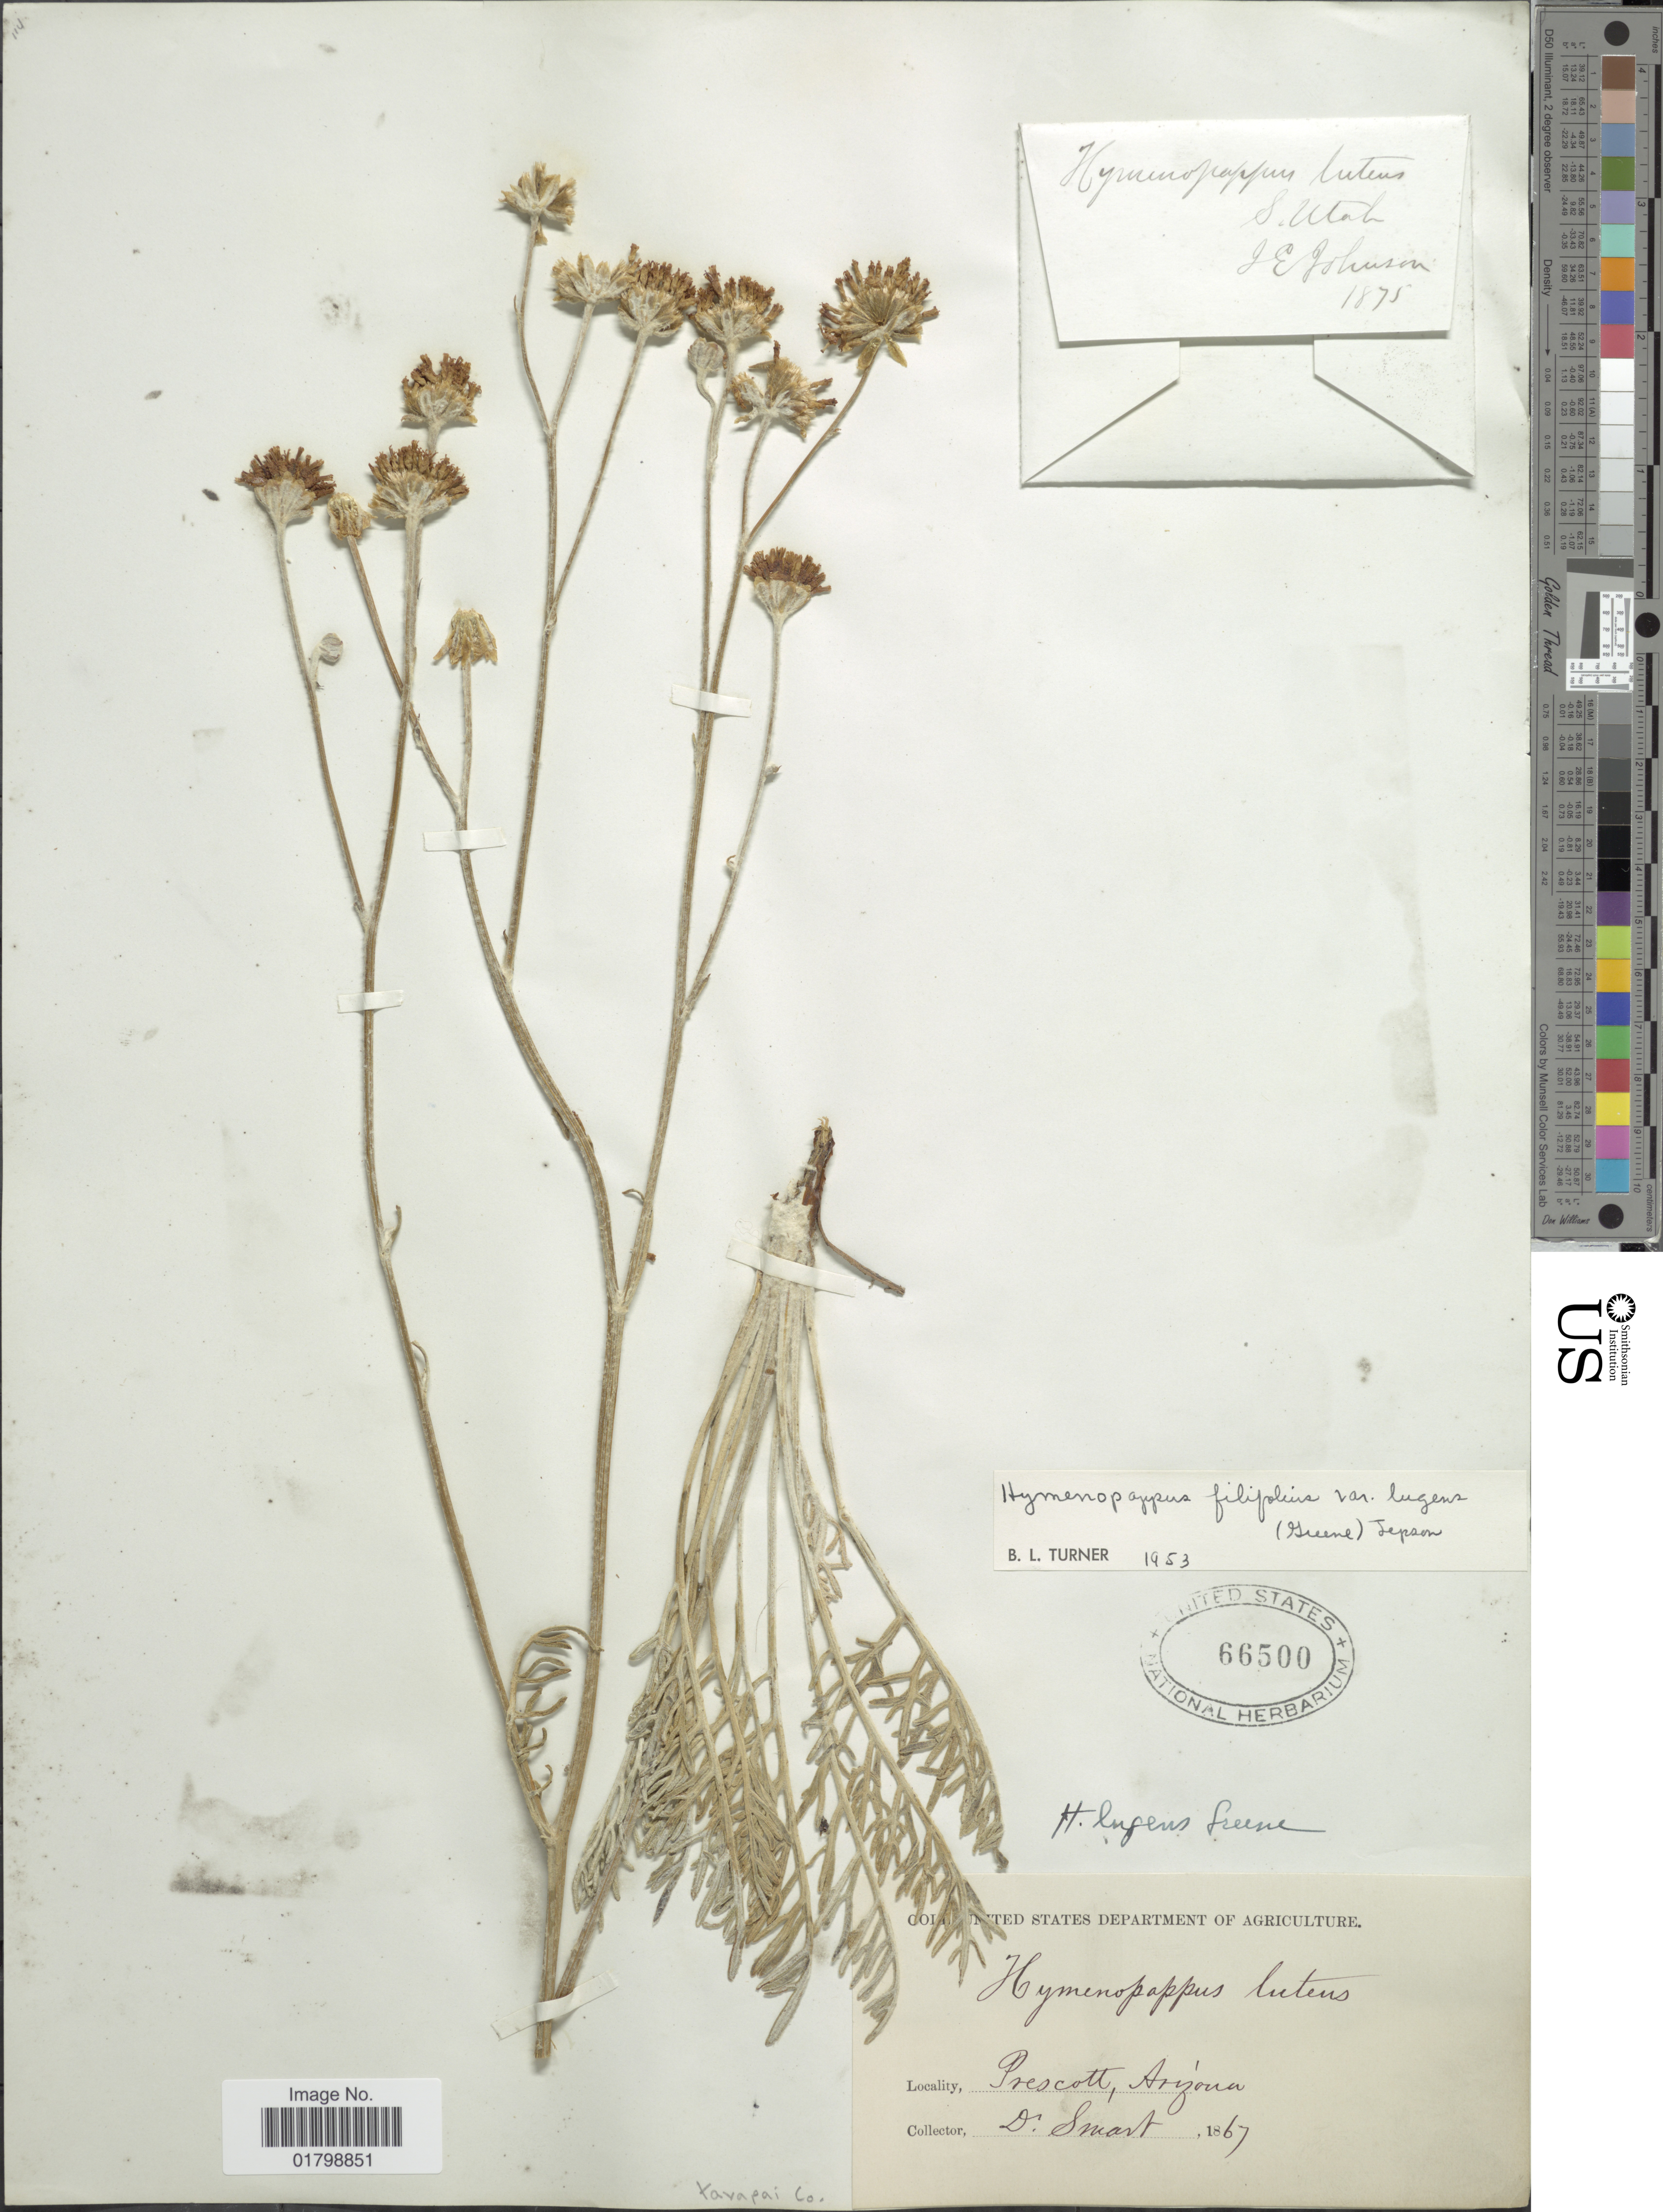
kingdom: Plantae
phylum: Tracheophyta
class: Magnoliopsida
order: Asterales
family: Asteraceae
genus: Hymenopappus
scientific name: Hymenopappus filifolius var. lugens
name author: (Greene) Jeps.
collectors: D. R. Smart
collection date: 1867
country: United States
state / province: Arizona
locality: Prescott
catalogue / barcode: US 66500